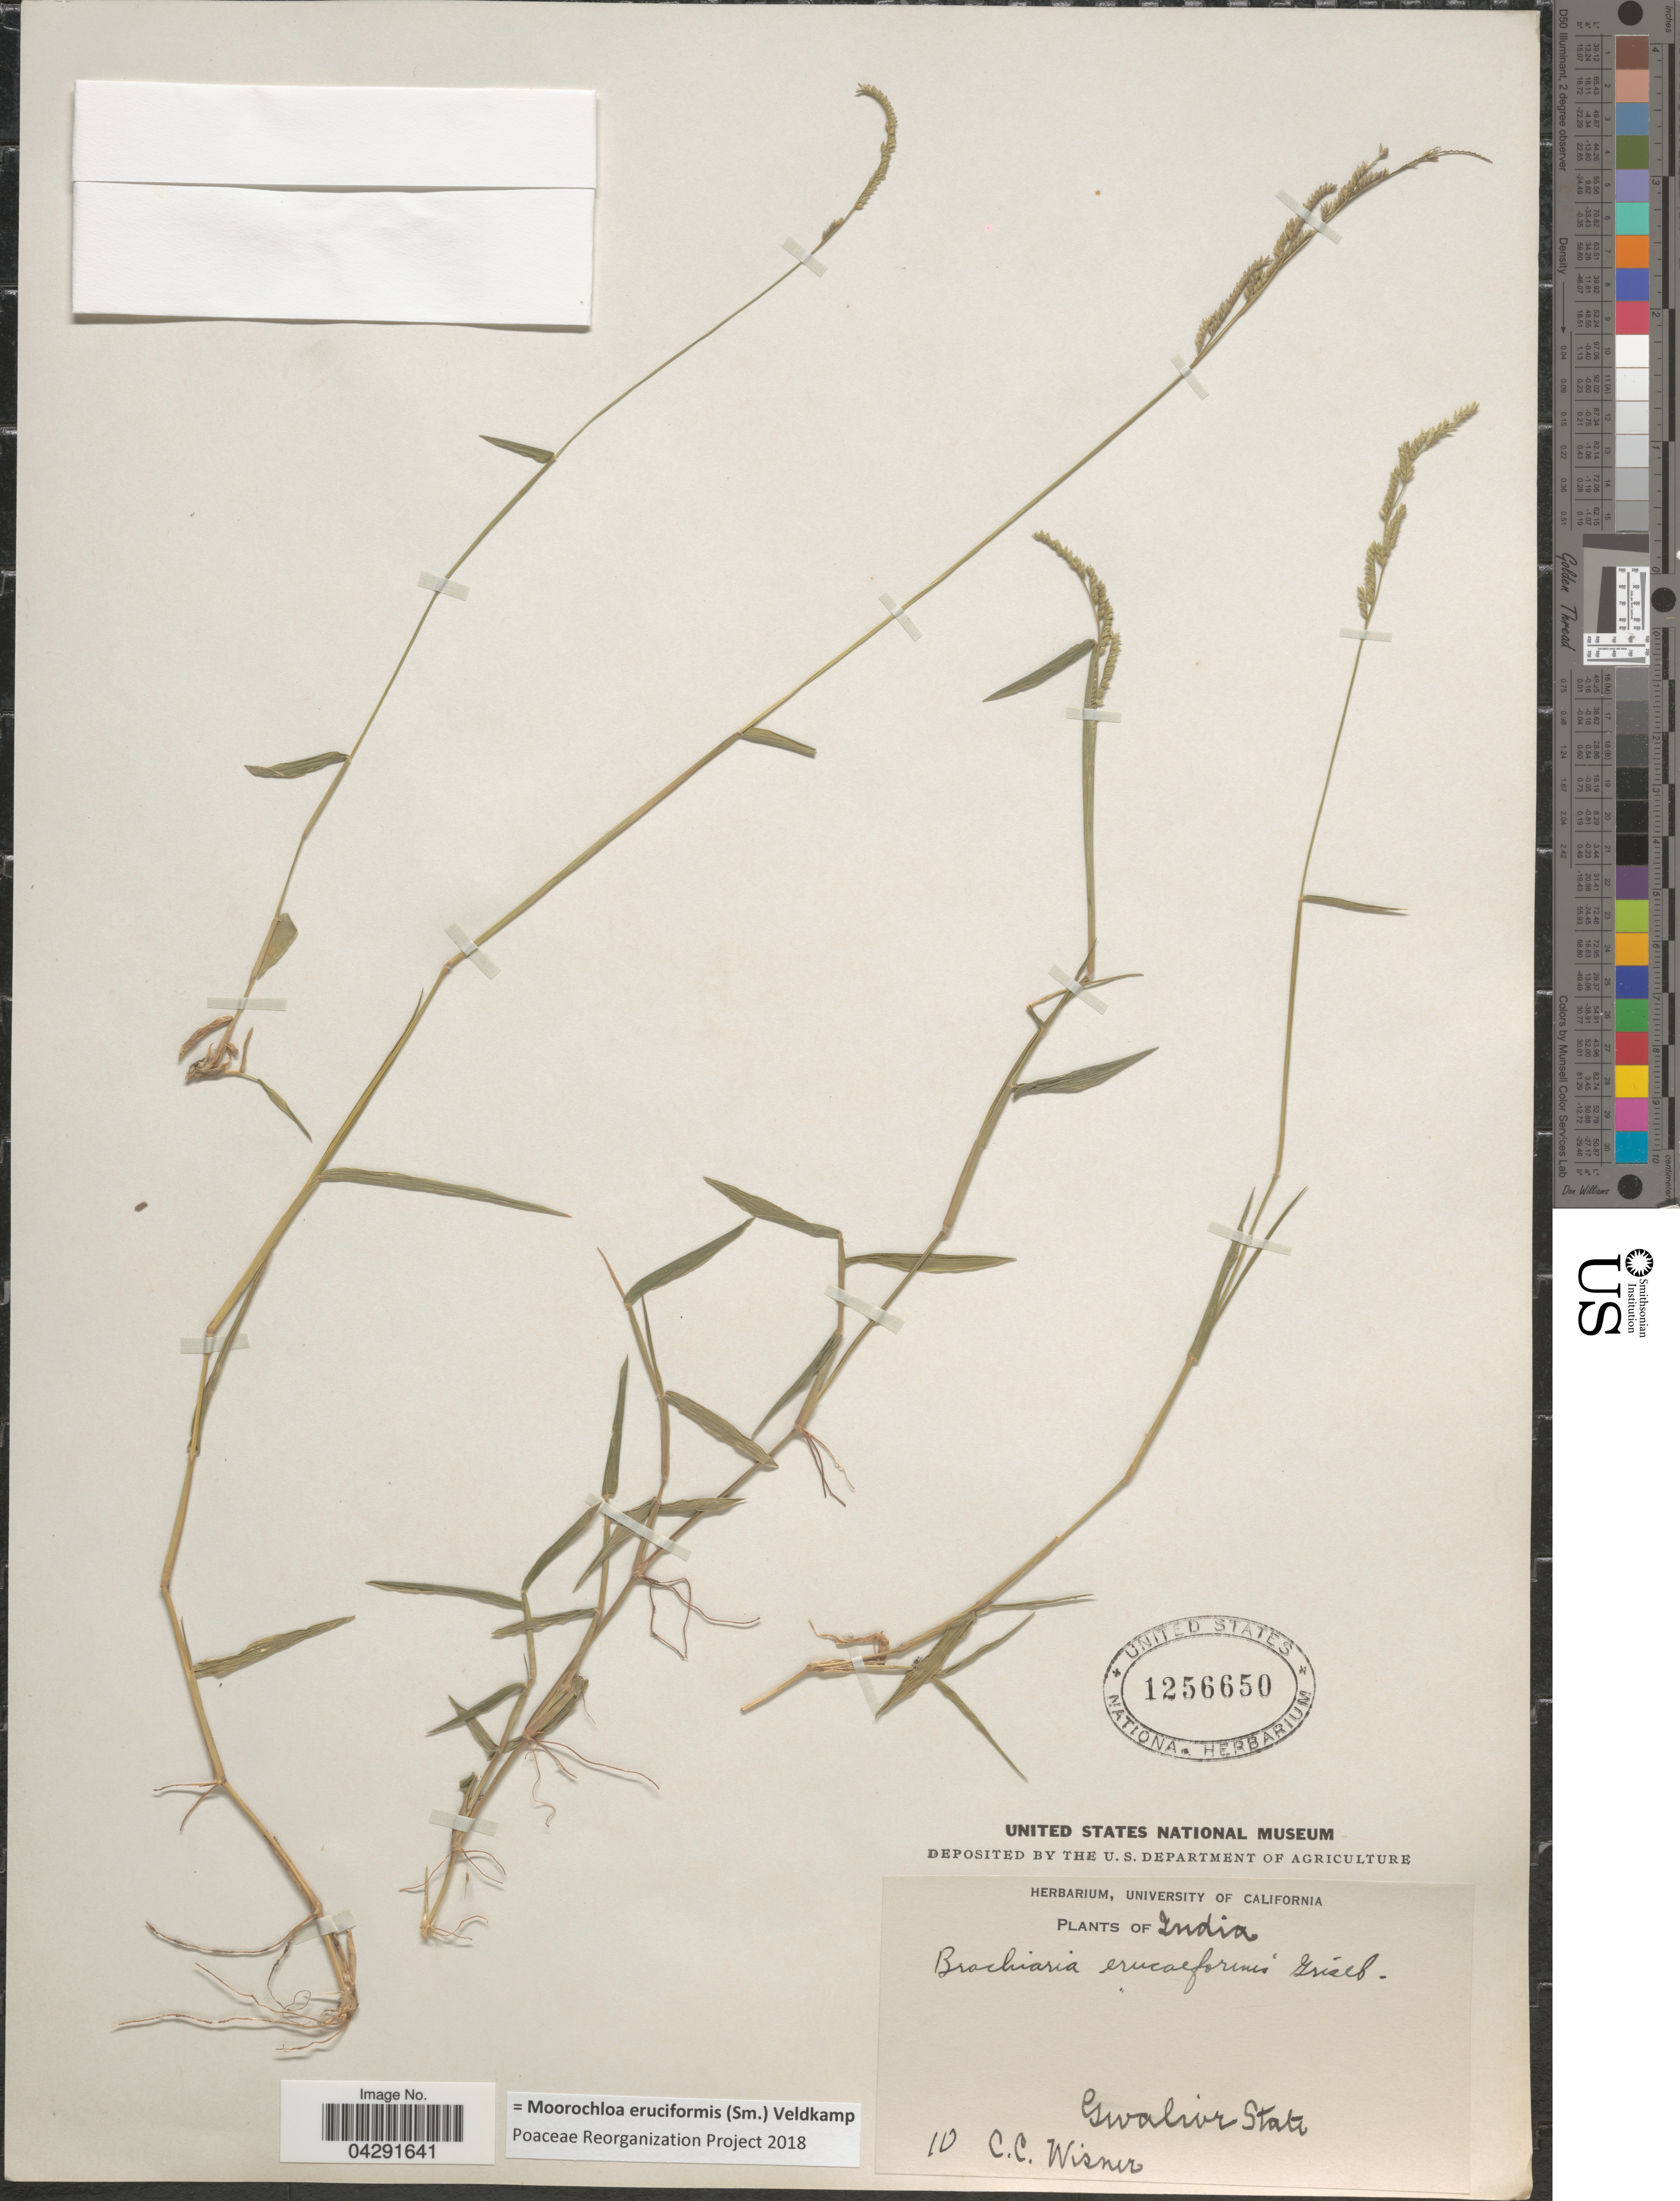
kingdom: Plantae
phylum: Tracheophyta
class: Liliopsida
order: Poales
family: Poaceae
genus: Moorochloa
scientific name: Moorochloa eruciformis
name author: (Sm.) Veldkamp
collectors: C. Wisner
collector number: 10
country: India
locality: Gwalior State.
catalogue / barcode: US 1256650